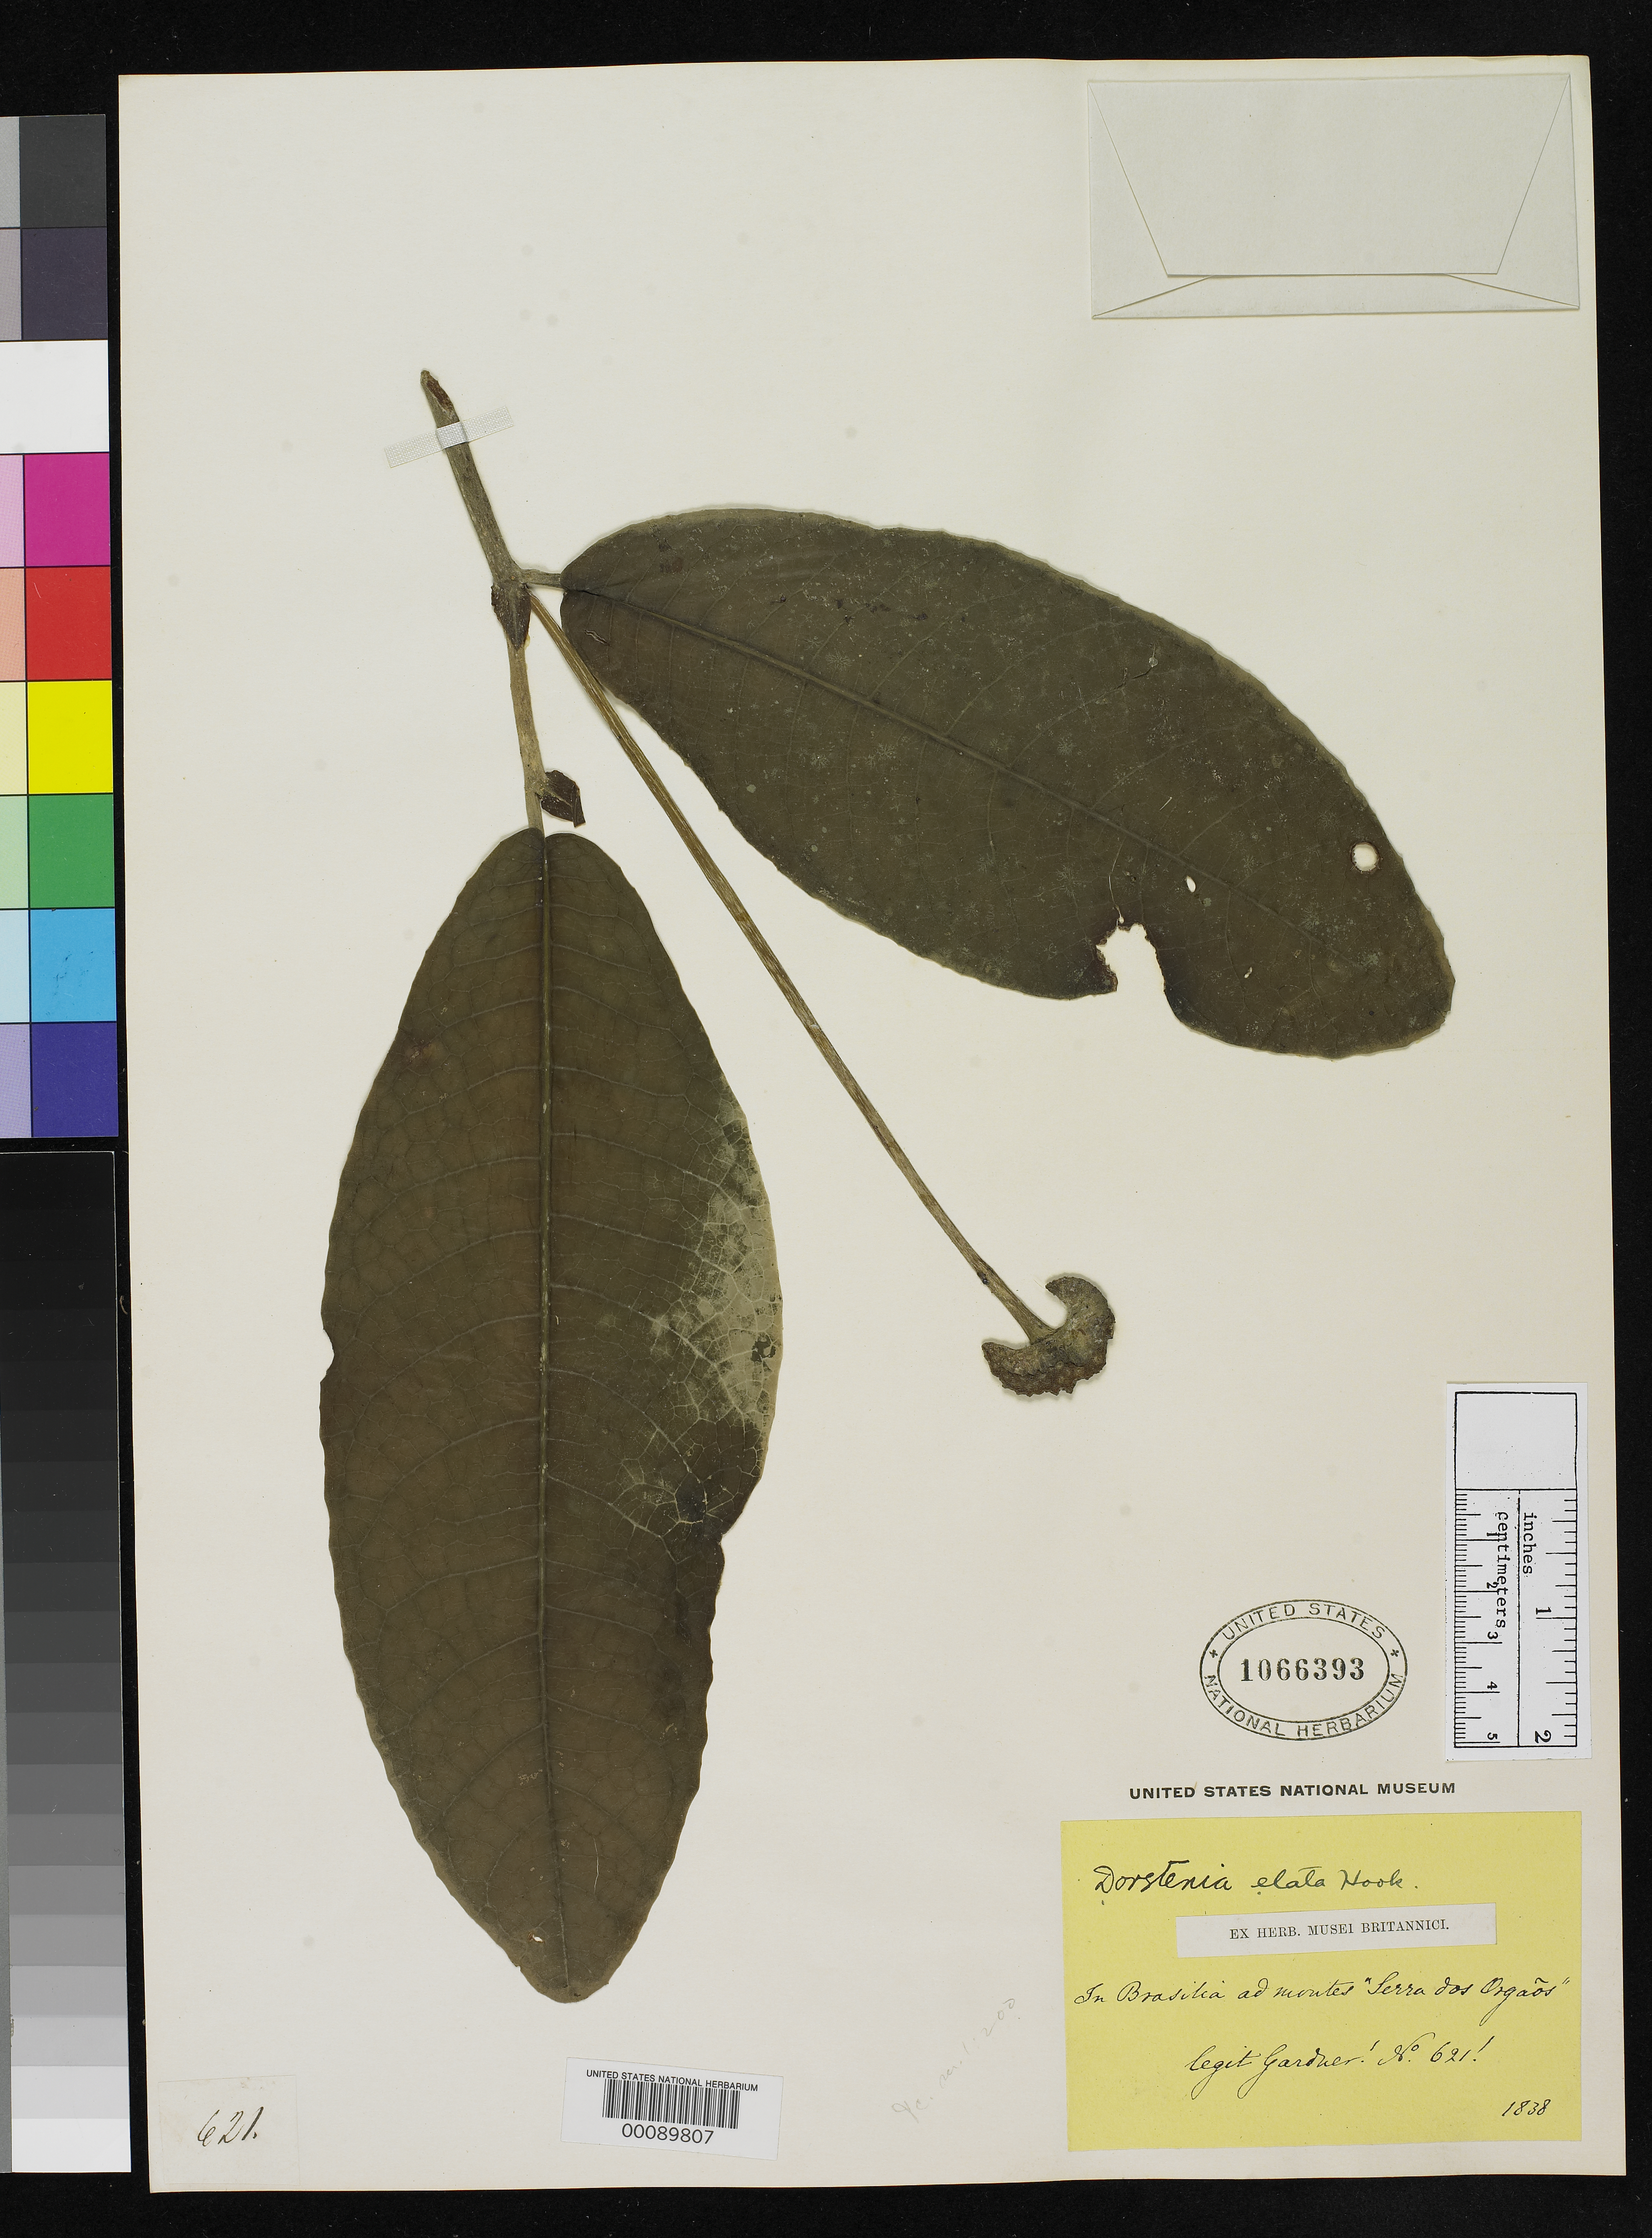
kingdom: Plantae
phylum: Tracheophyta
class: Magnoliopsida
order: Rosales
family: Moraceae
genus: Dorstenia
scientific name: Dorstenia elata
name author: Gardner in Hook.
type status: Isotype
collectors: G. Gardner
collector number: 621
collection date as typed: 1838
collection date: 1838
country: United States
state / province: New Mexico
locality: Organ Mts.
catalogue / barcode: US 1066393